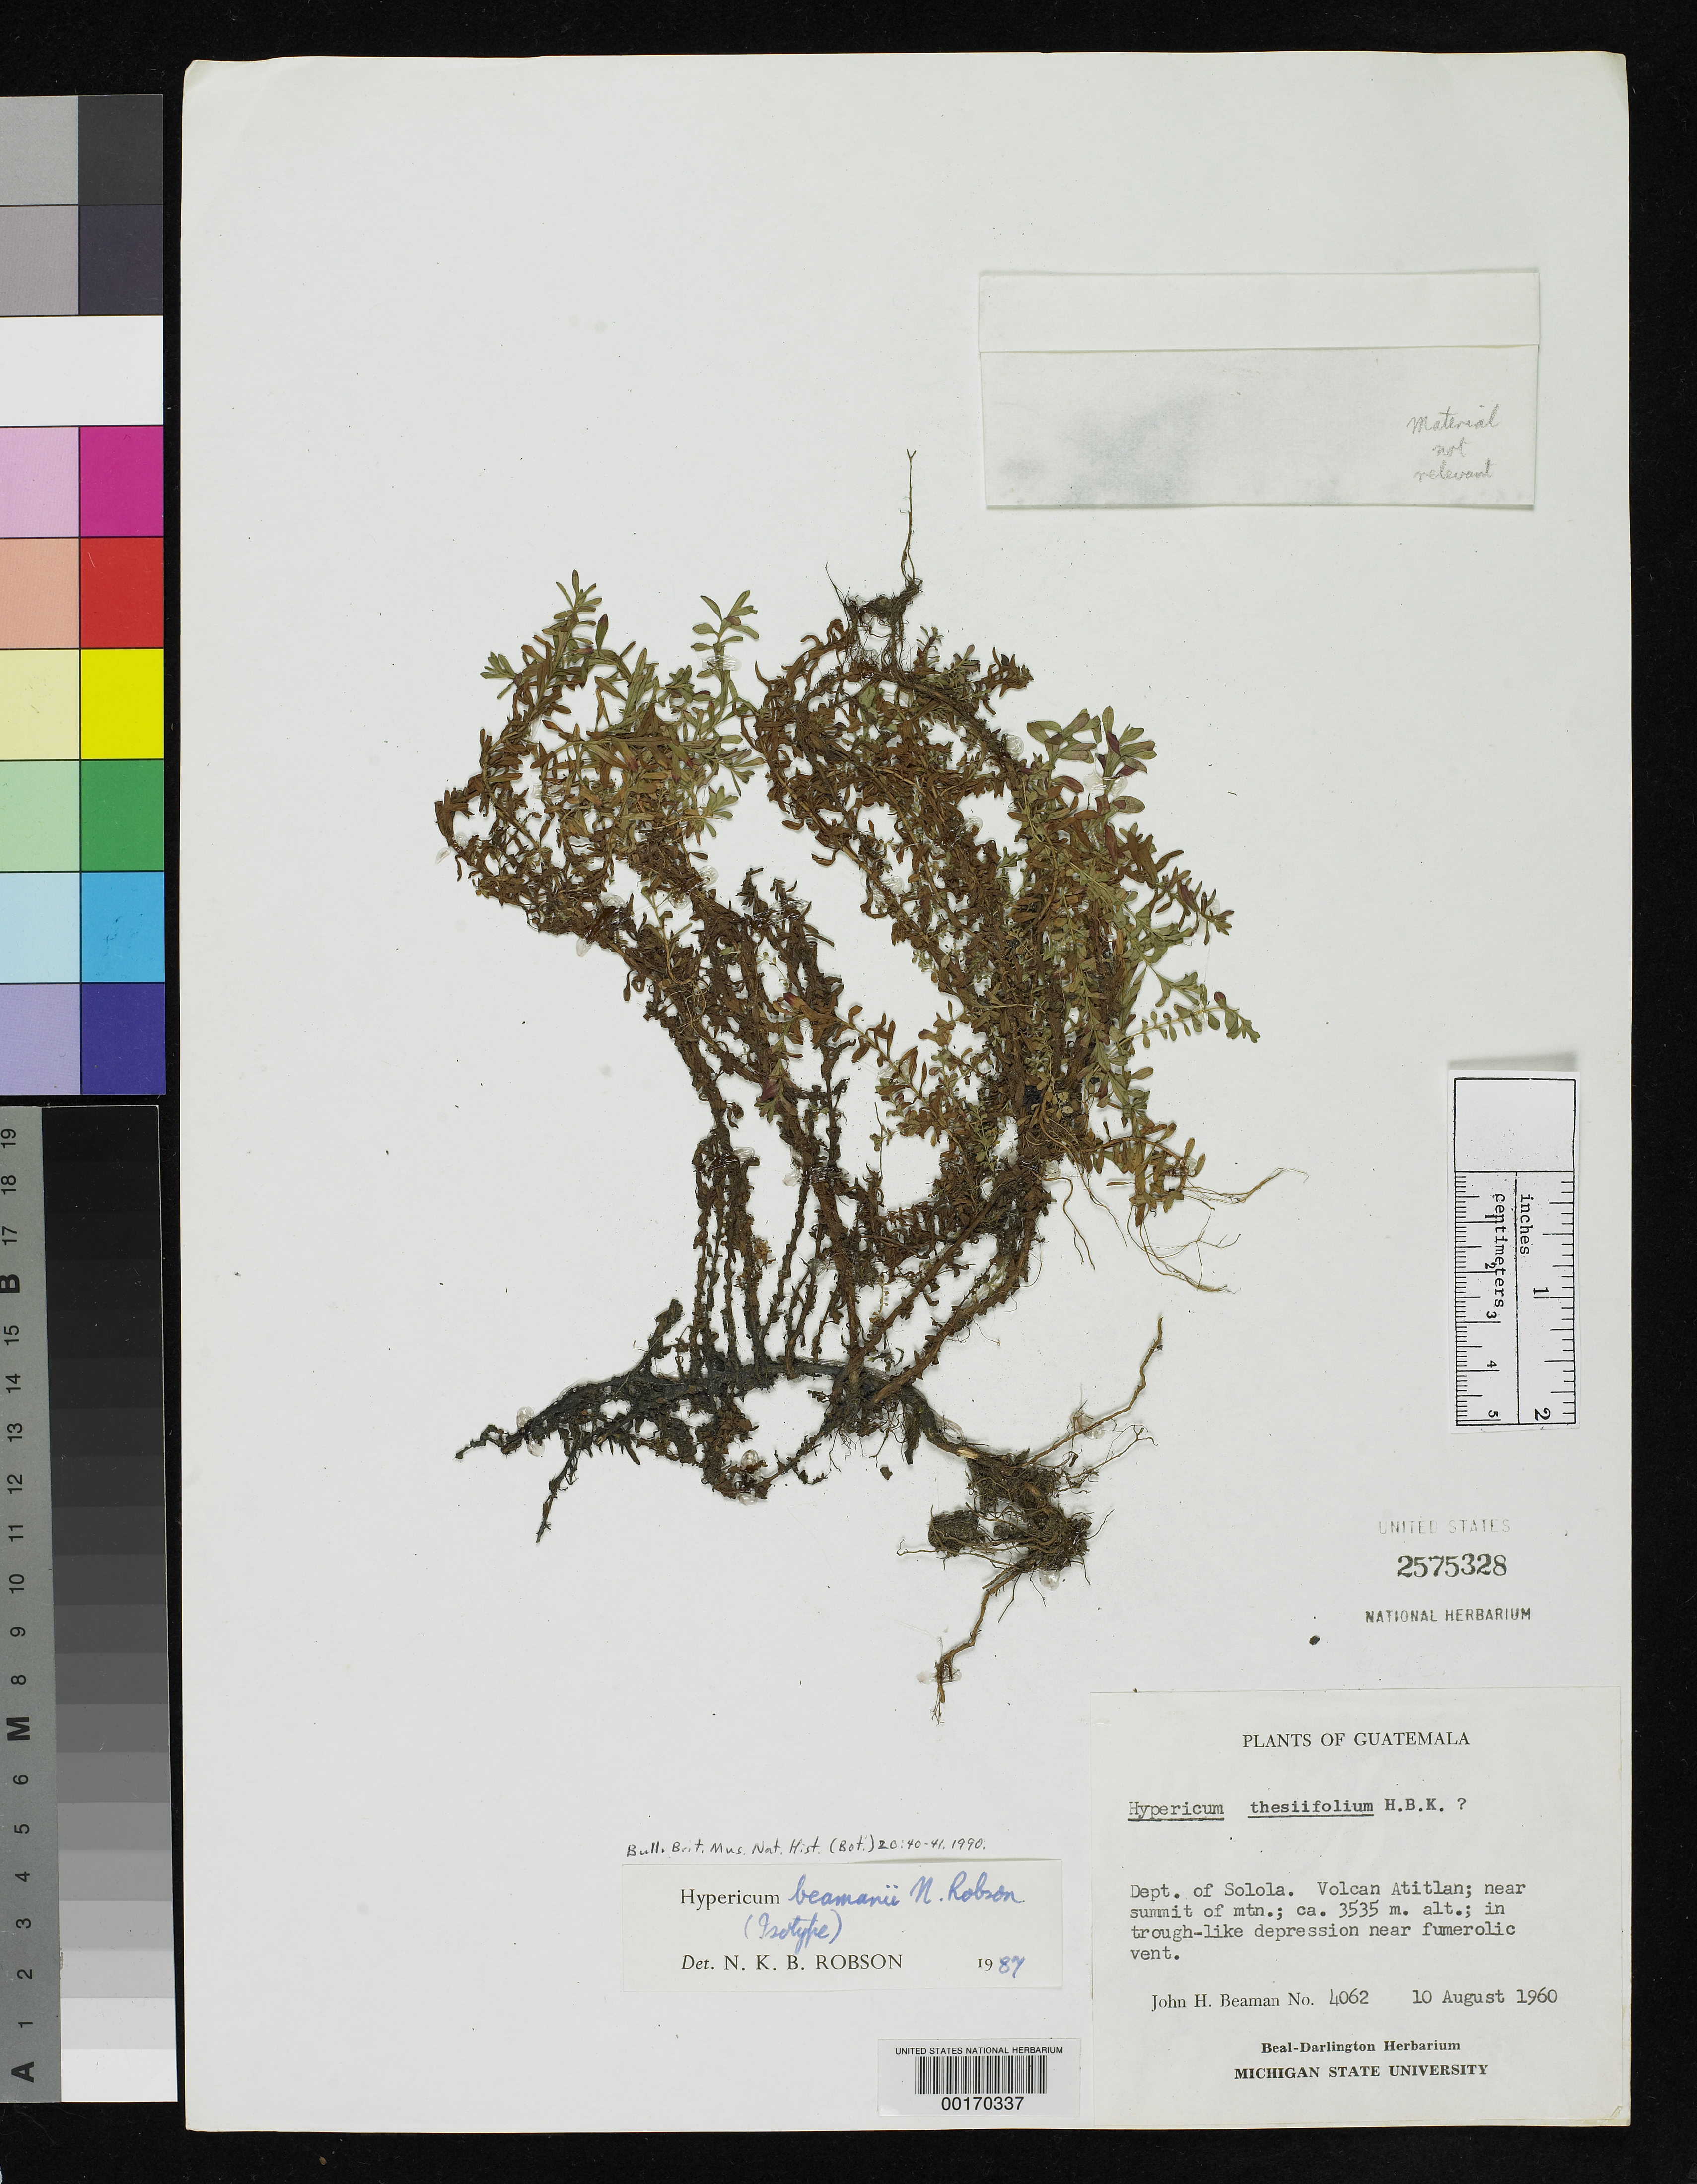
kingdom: Plantae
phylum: Tracheophyta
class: Magnoliopsida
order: Malpighiales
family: Hypericaceae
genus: Hypericum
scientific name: Hypericum beamanii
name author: N. Robson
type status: Isotype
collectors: J. H. Beaman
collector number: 4062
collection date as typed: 10 Aug 1960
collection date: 1960-08-10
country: Guatemala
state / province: Sololá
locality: Volcan Atitlan, near summit of mountain.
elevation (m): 2000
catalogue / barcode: US 2575328